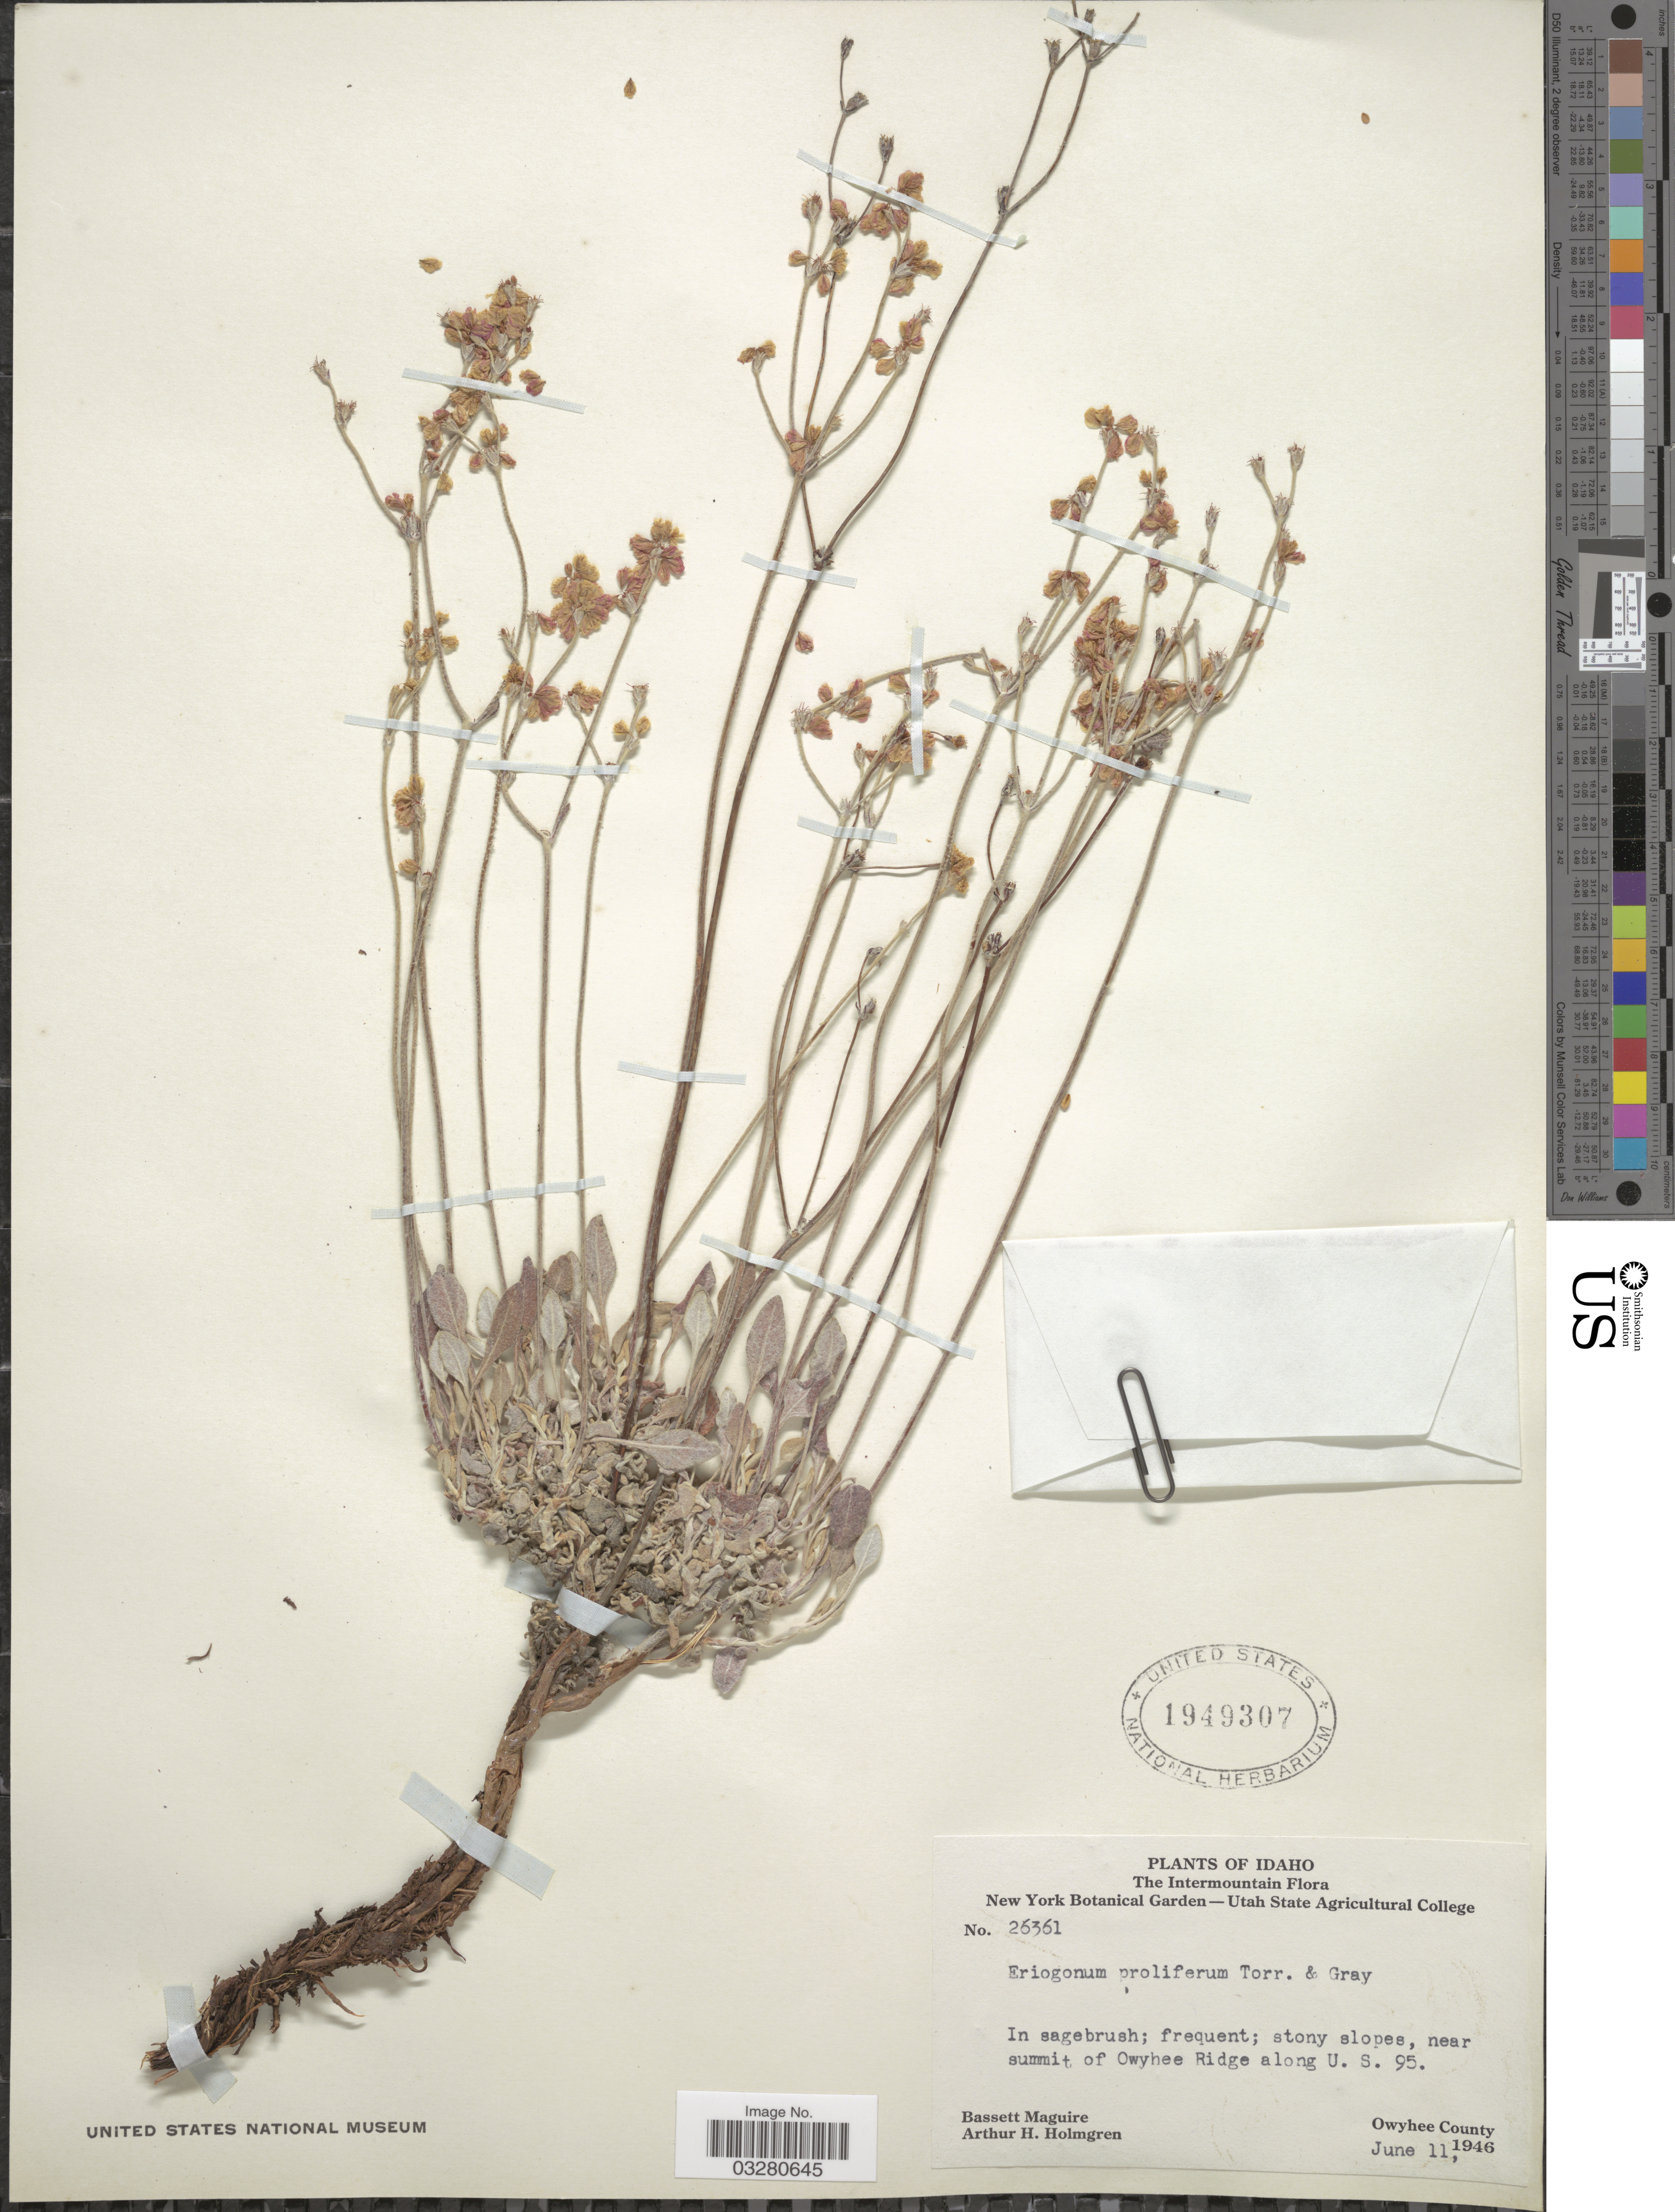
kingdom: Plantae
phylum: Tracheophyta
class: Magnoliopsida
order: Caryophyllales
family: Polygonaceae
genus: Eriogonum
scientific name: Eriogonum proliferum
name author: Torr. & A. Gray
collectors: B. Maguire & A. H. Holmgren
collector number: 26361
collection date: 1946-06-11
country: United States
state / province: Idaho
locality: The Intermountain. Near summit of Owyhee Ridge along U.S. 95. Owyhee County.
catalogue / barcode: US 1949307